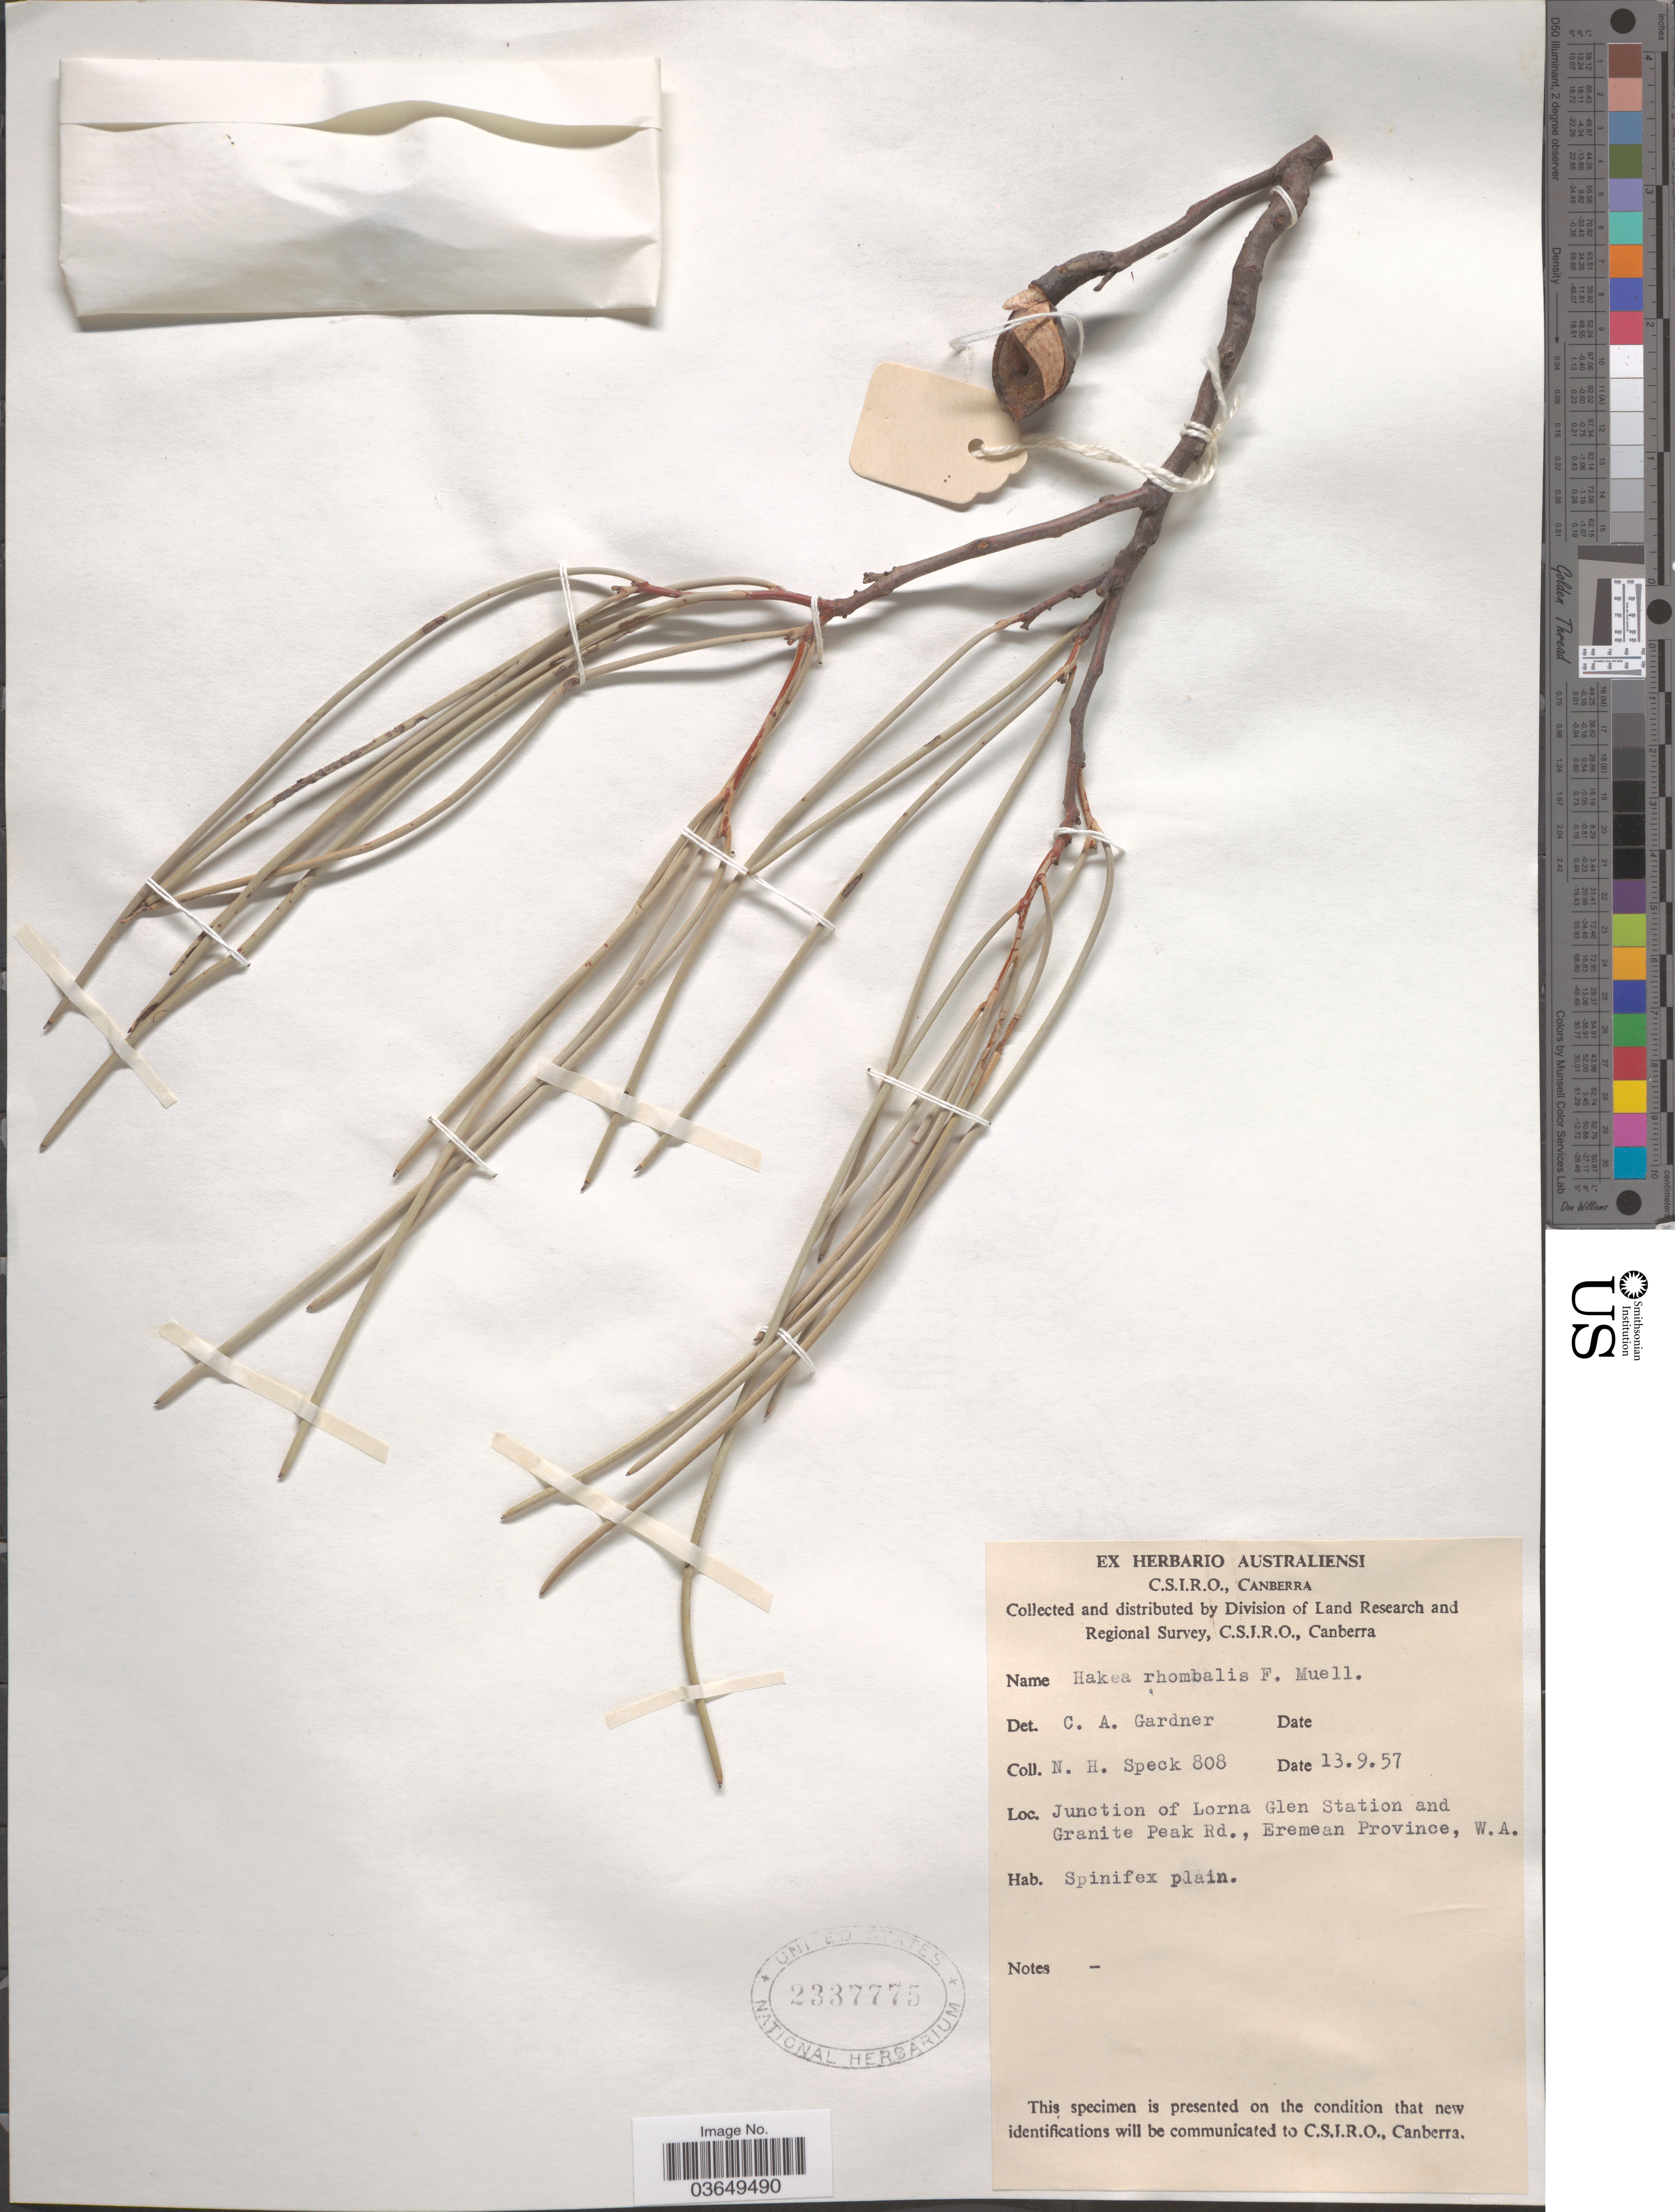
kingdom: Plantae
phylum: Tracheophyta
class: Magnoliopsida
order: Proteales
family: Proteaceae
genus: Hakea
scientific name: Hakea rhombalis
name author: F. Muell.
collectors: N. Speck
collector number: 808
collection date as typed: Transcribed d/m/y: 13/9/57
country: Australia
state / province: Western Australia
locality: Junction of Lorna Glen Station and Granite Peak Rd., Eremean Province.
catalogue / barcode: US 2337775